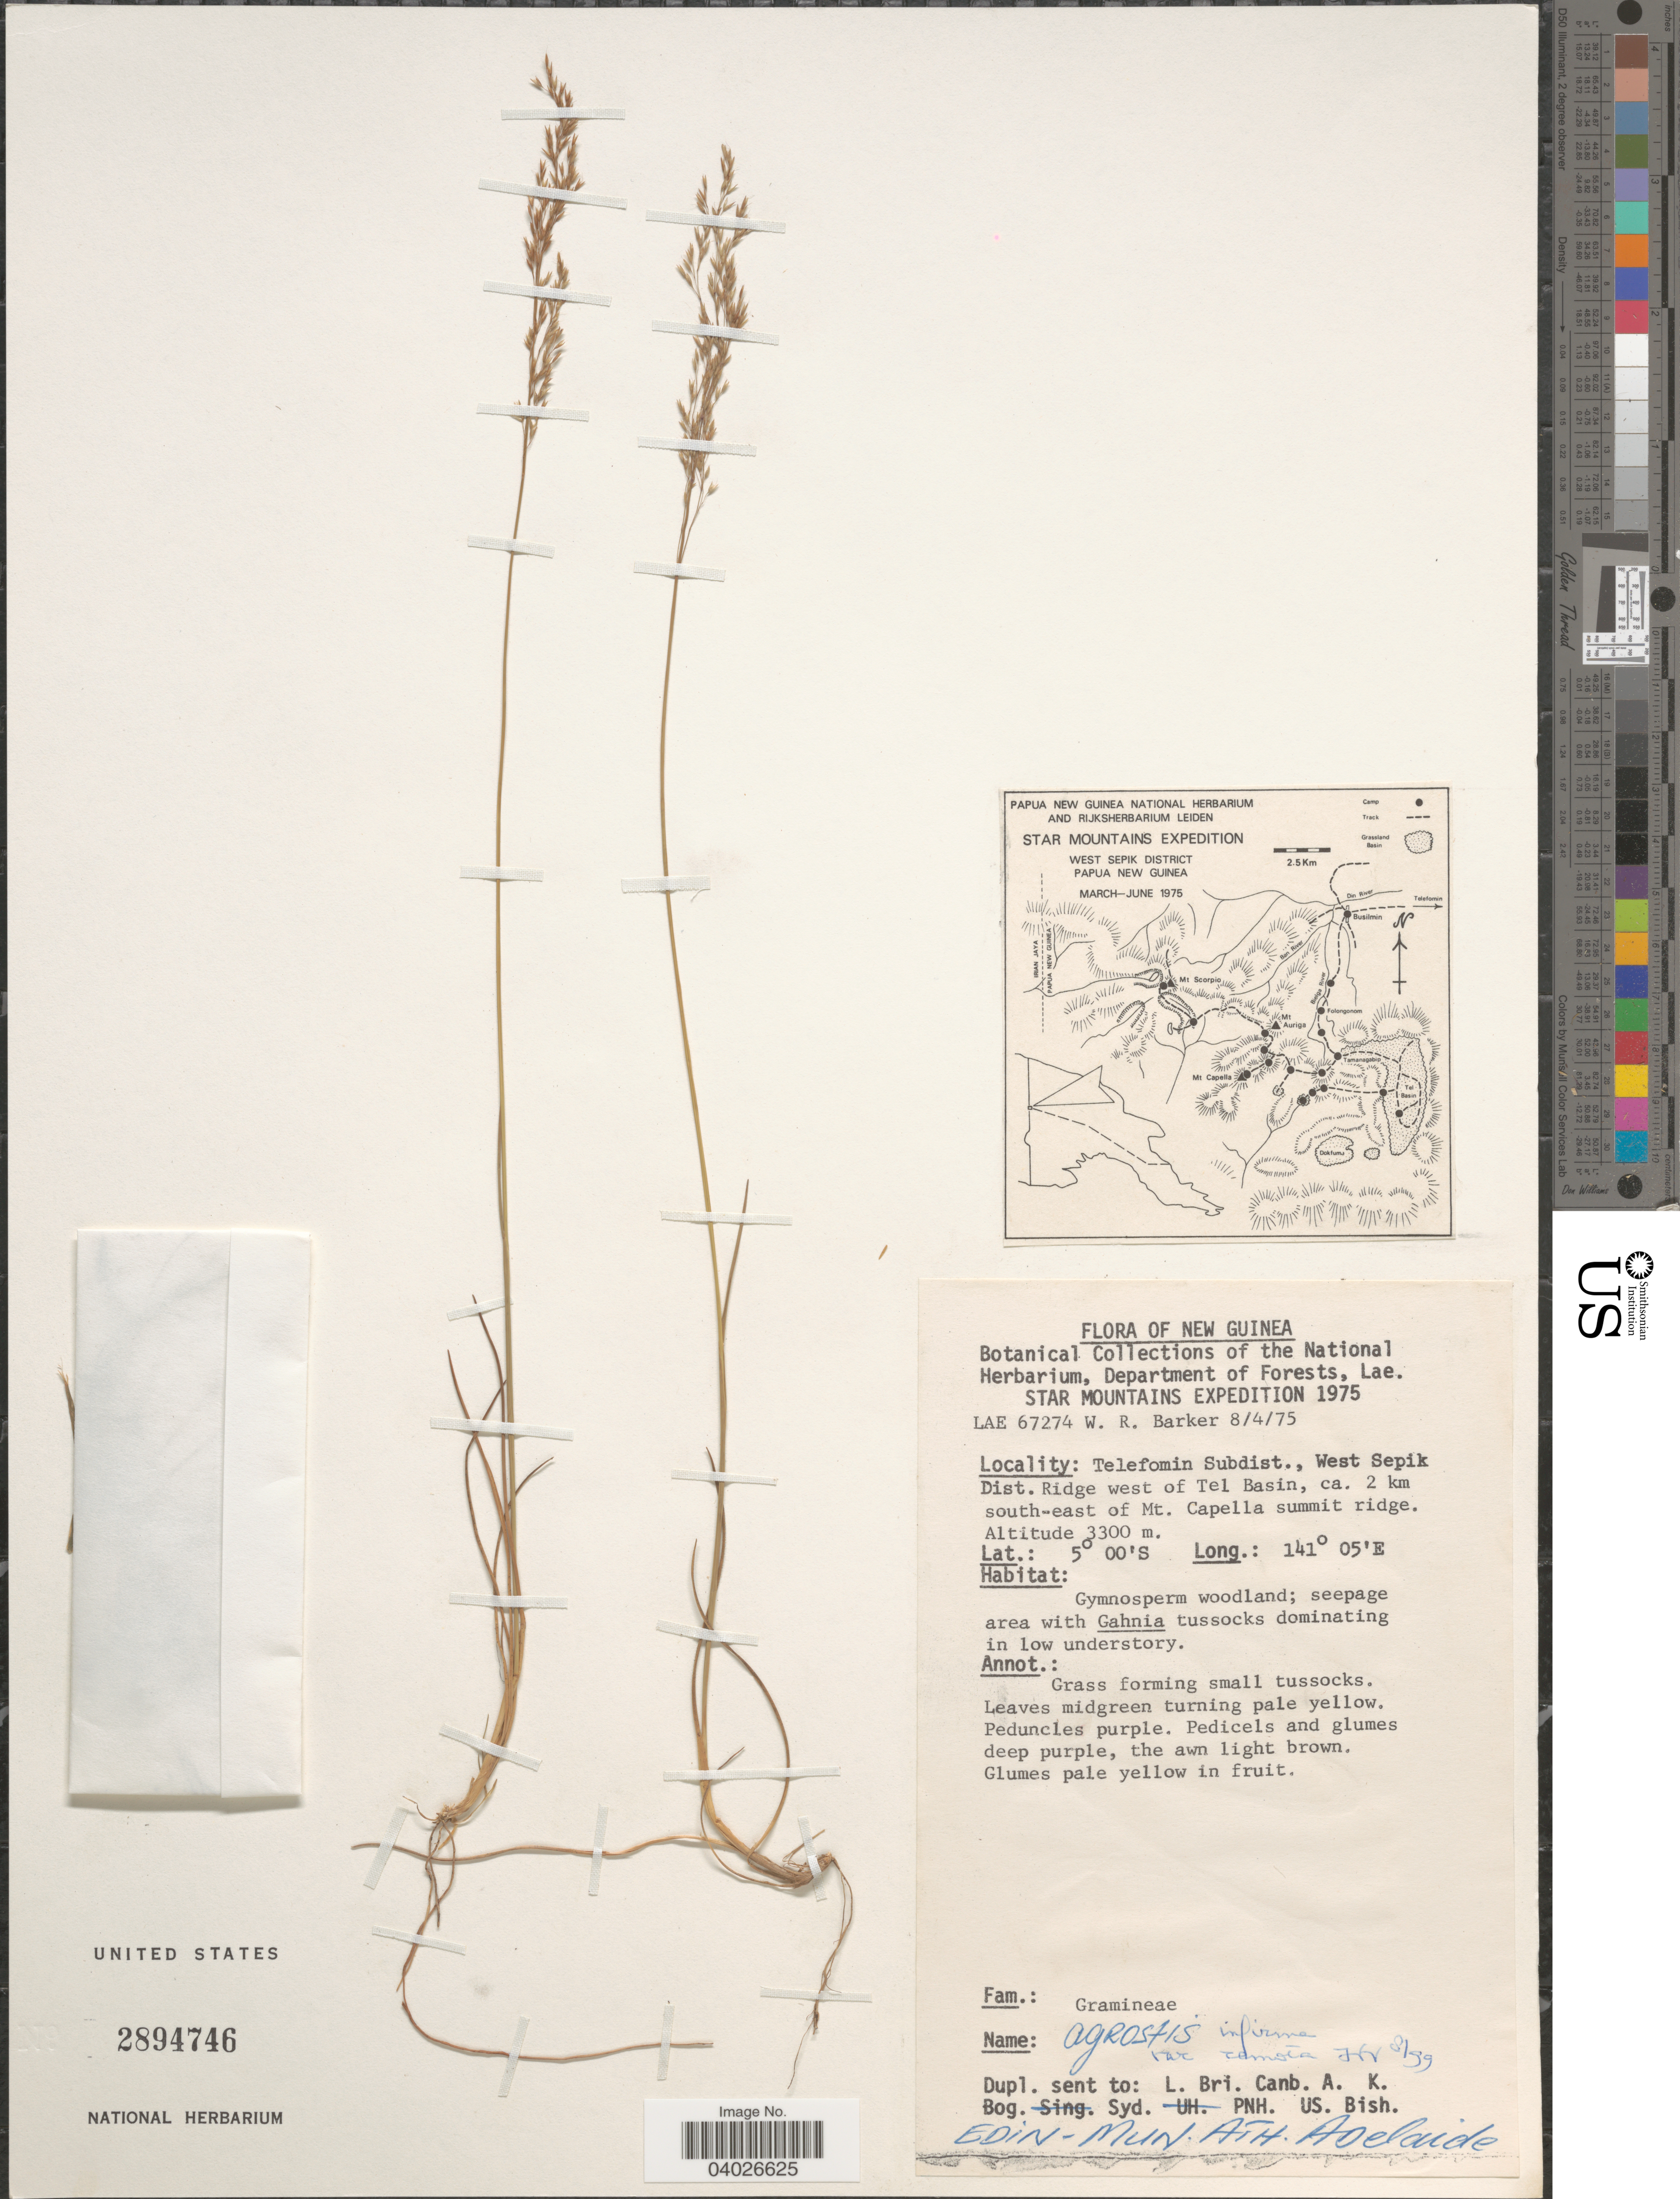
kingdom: Plantae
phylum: Tracheophyta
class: Liliopsida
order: Poales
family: Poaceae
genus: Agrostis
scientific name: Agrostis infirma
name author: Büse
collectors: W. R. Barker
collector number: LAE67274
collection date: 1975-04-08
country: Papua New Guinea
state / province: Sandaun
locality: New Guinea. Telefomin Subdist., West Sepik Dist. Ridge west of Tel Basin, ca. 2 km south-east of Mt. Capella summit ridge.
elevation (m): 3300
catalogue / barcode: US 2894746